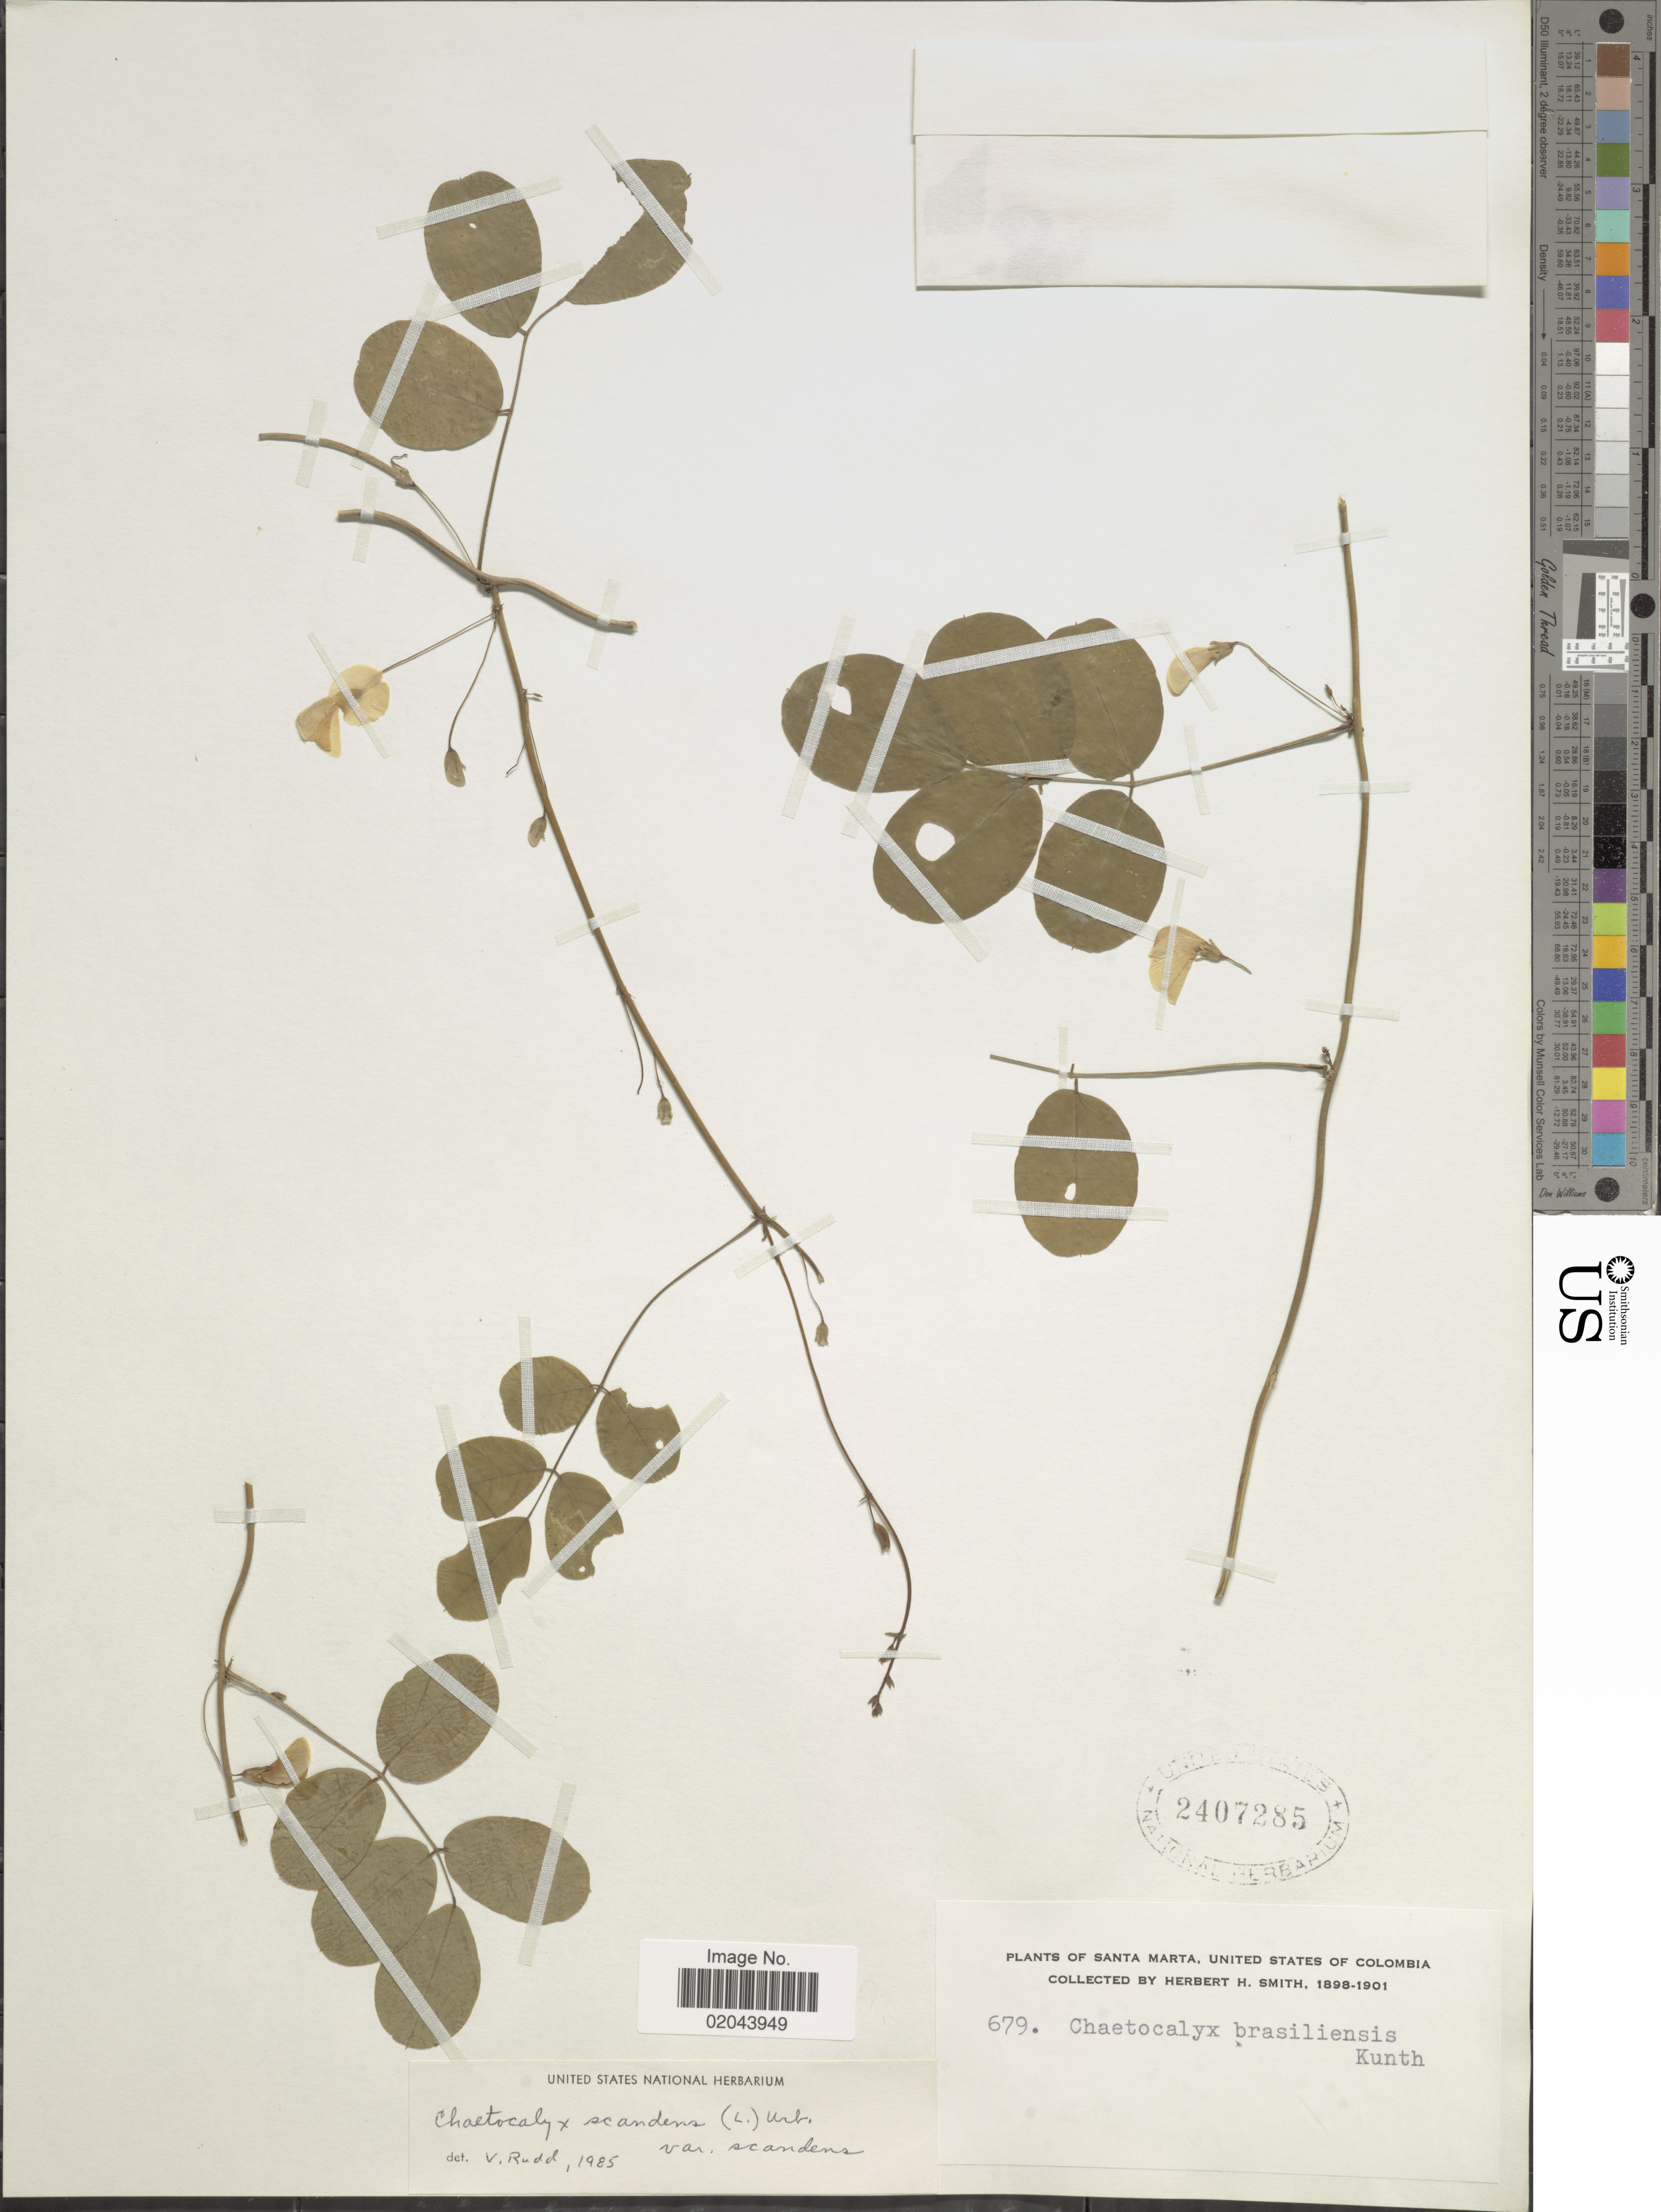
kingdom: Plantae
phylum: Tracheophyta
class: Magnoliopsida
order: Fabales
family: Fabaceae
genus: Chaetocalyx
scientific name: Chaetocalyx scandens var. scandens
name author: (L.) Urb.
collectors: Herbert H. Smith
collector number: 679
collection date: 1898/1901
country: Colombia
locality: Santa Marta, United States of Colombia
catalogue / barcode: US 2407285